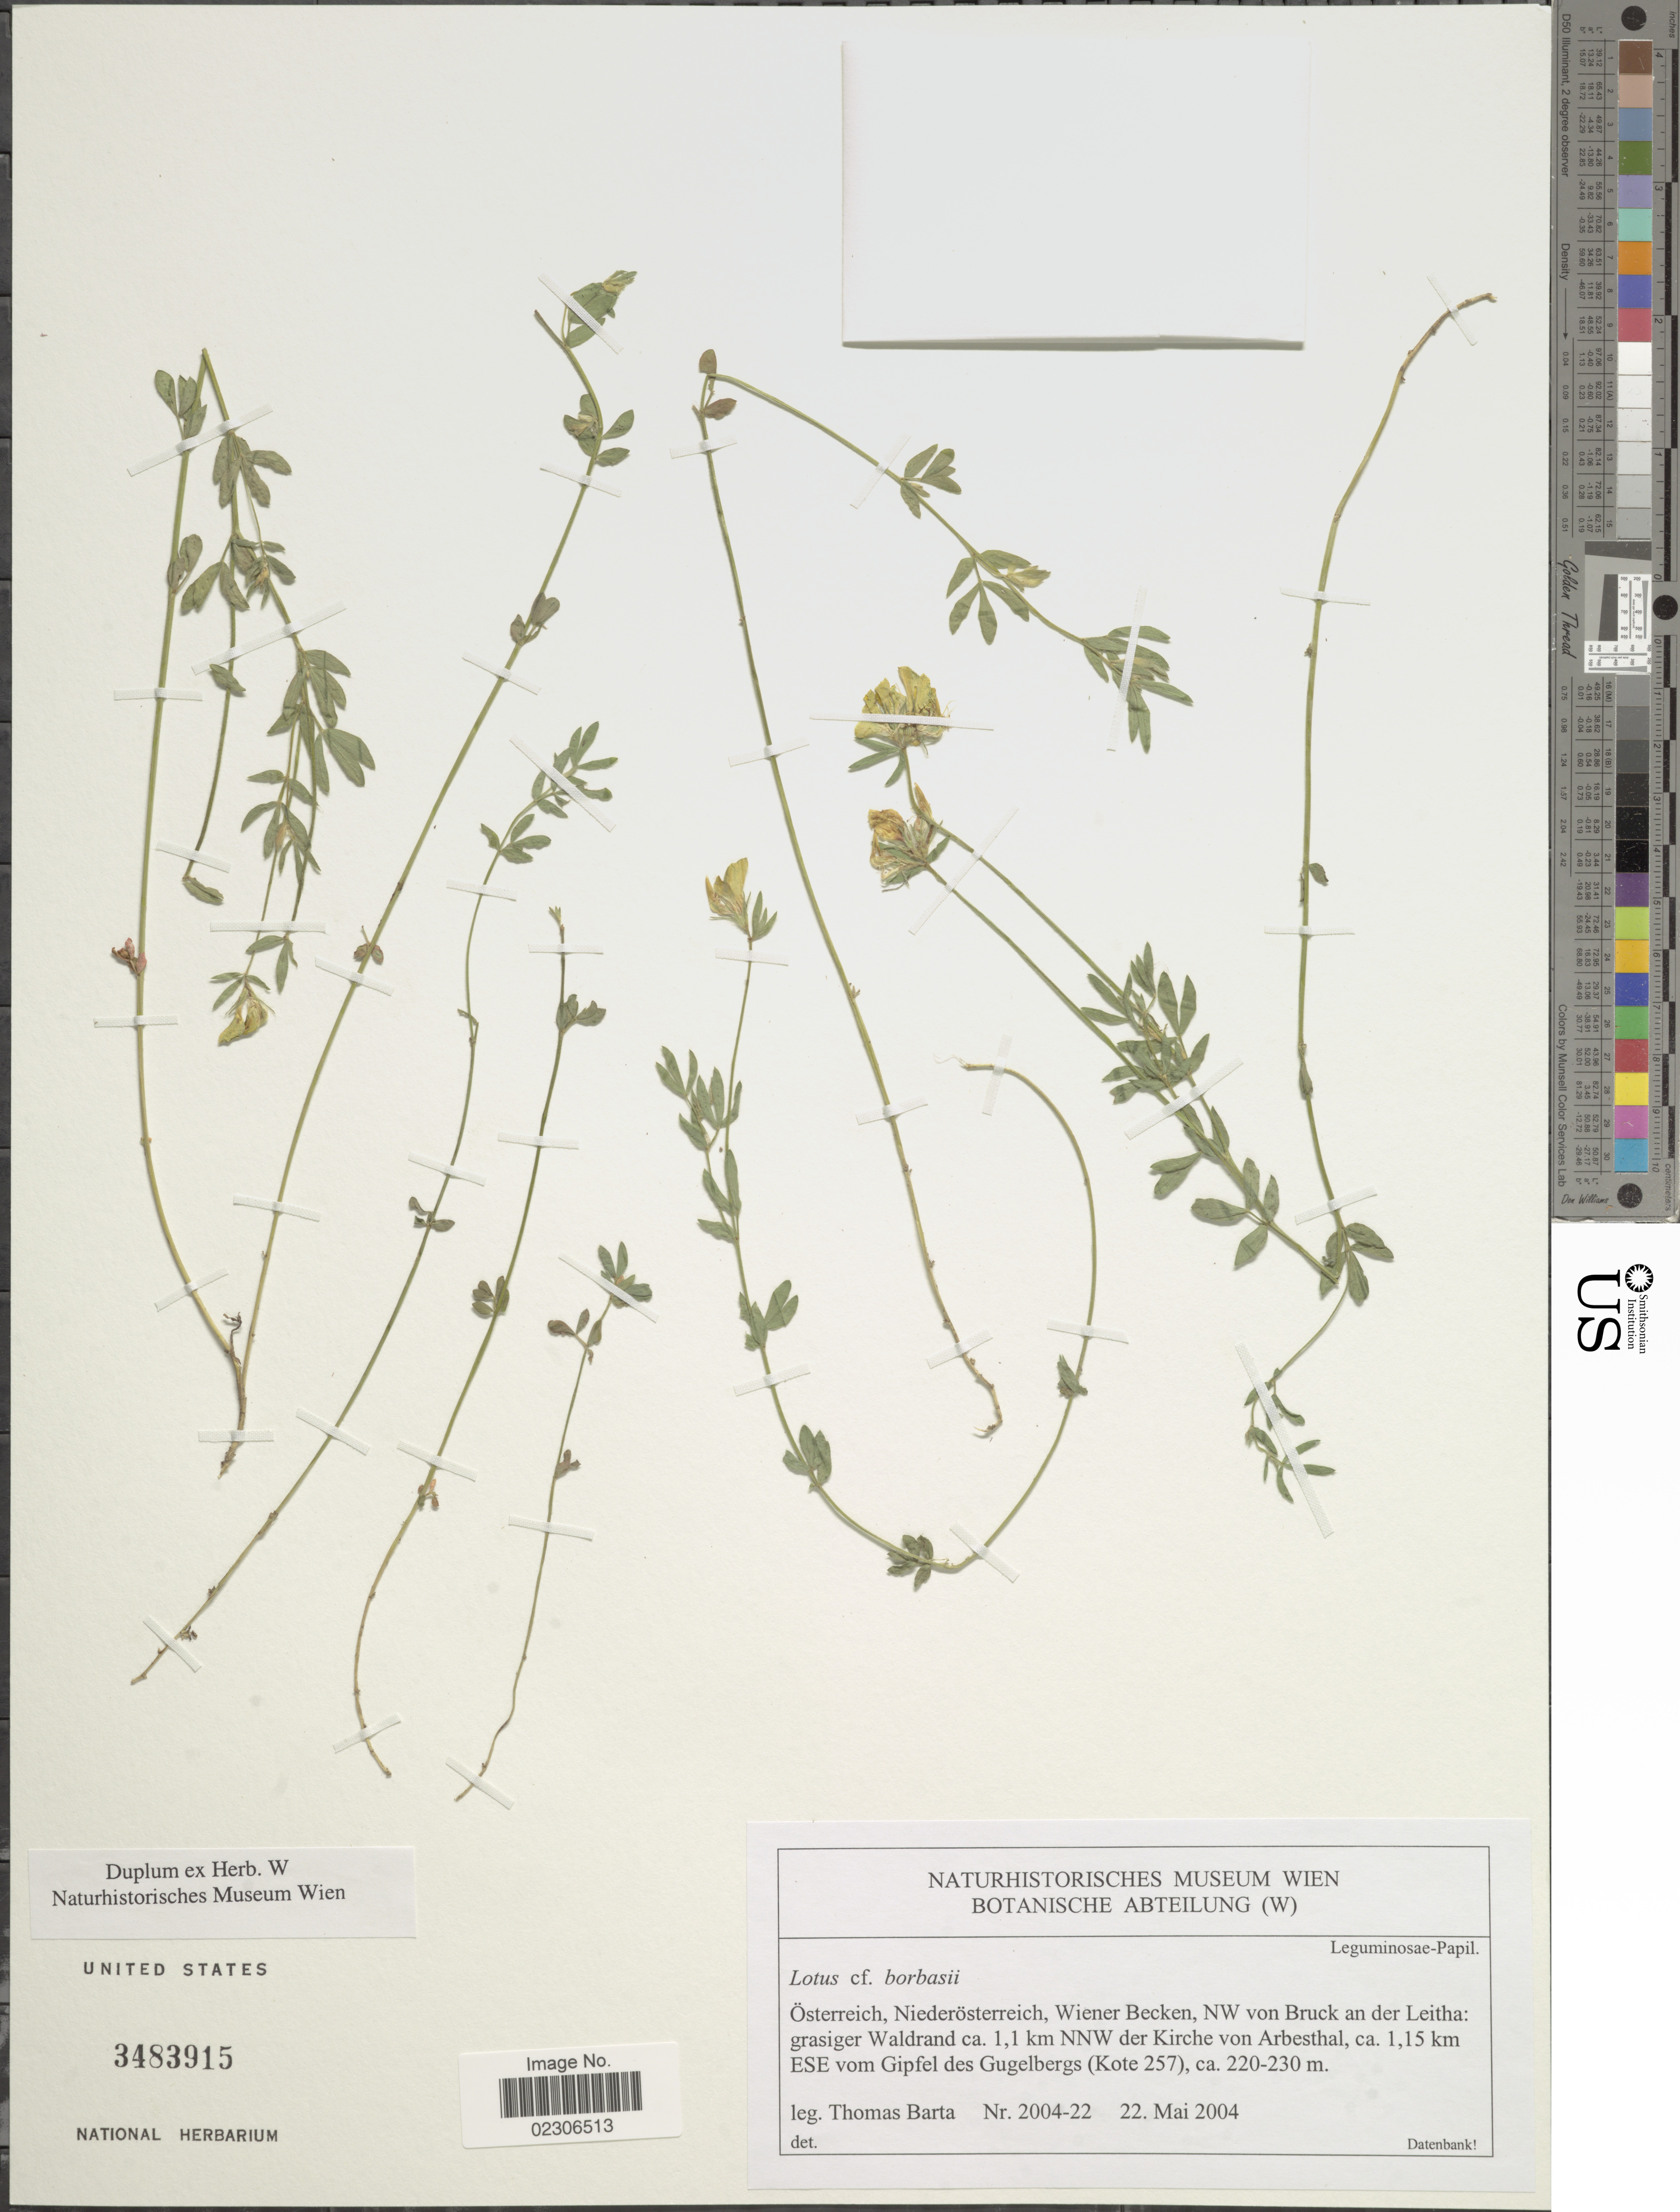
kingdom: Plantae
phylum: Tracheophyta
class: Magnoliopsida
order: Fabales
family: Fabaceae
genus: Lotus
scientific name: Lotus borbasii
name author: Ujhelyi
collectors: T. Barta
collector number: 2004-22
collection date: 2004-05-22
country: Austria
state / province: Niederosterreich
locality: Österreich, Wiener Becken, NW von Bruck an der Leitha: grasiger Waldrand ca. 1,1 km NNW der Kirche von Arbesthal, ca. 1,15 km ESE vom Gipfel des Gugelbergs (Kote 257)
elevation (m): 220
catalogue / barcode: US 3483915